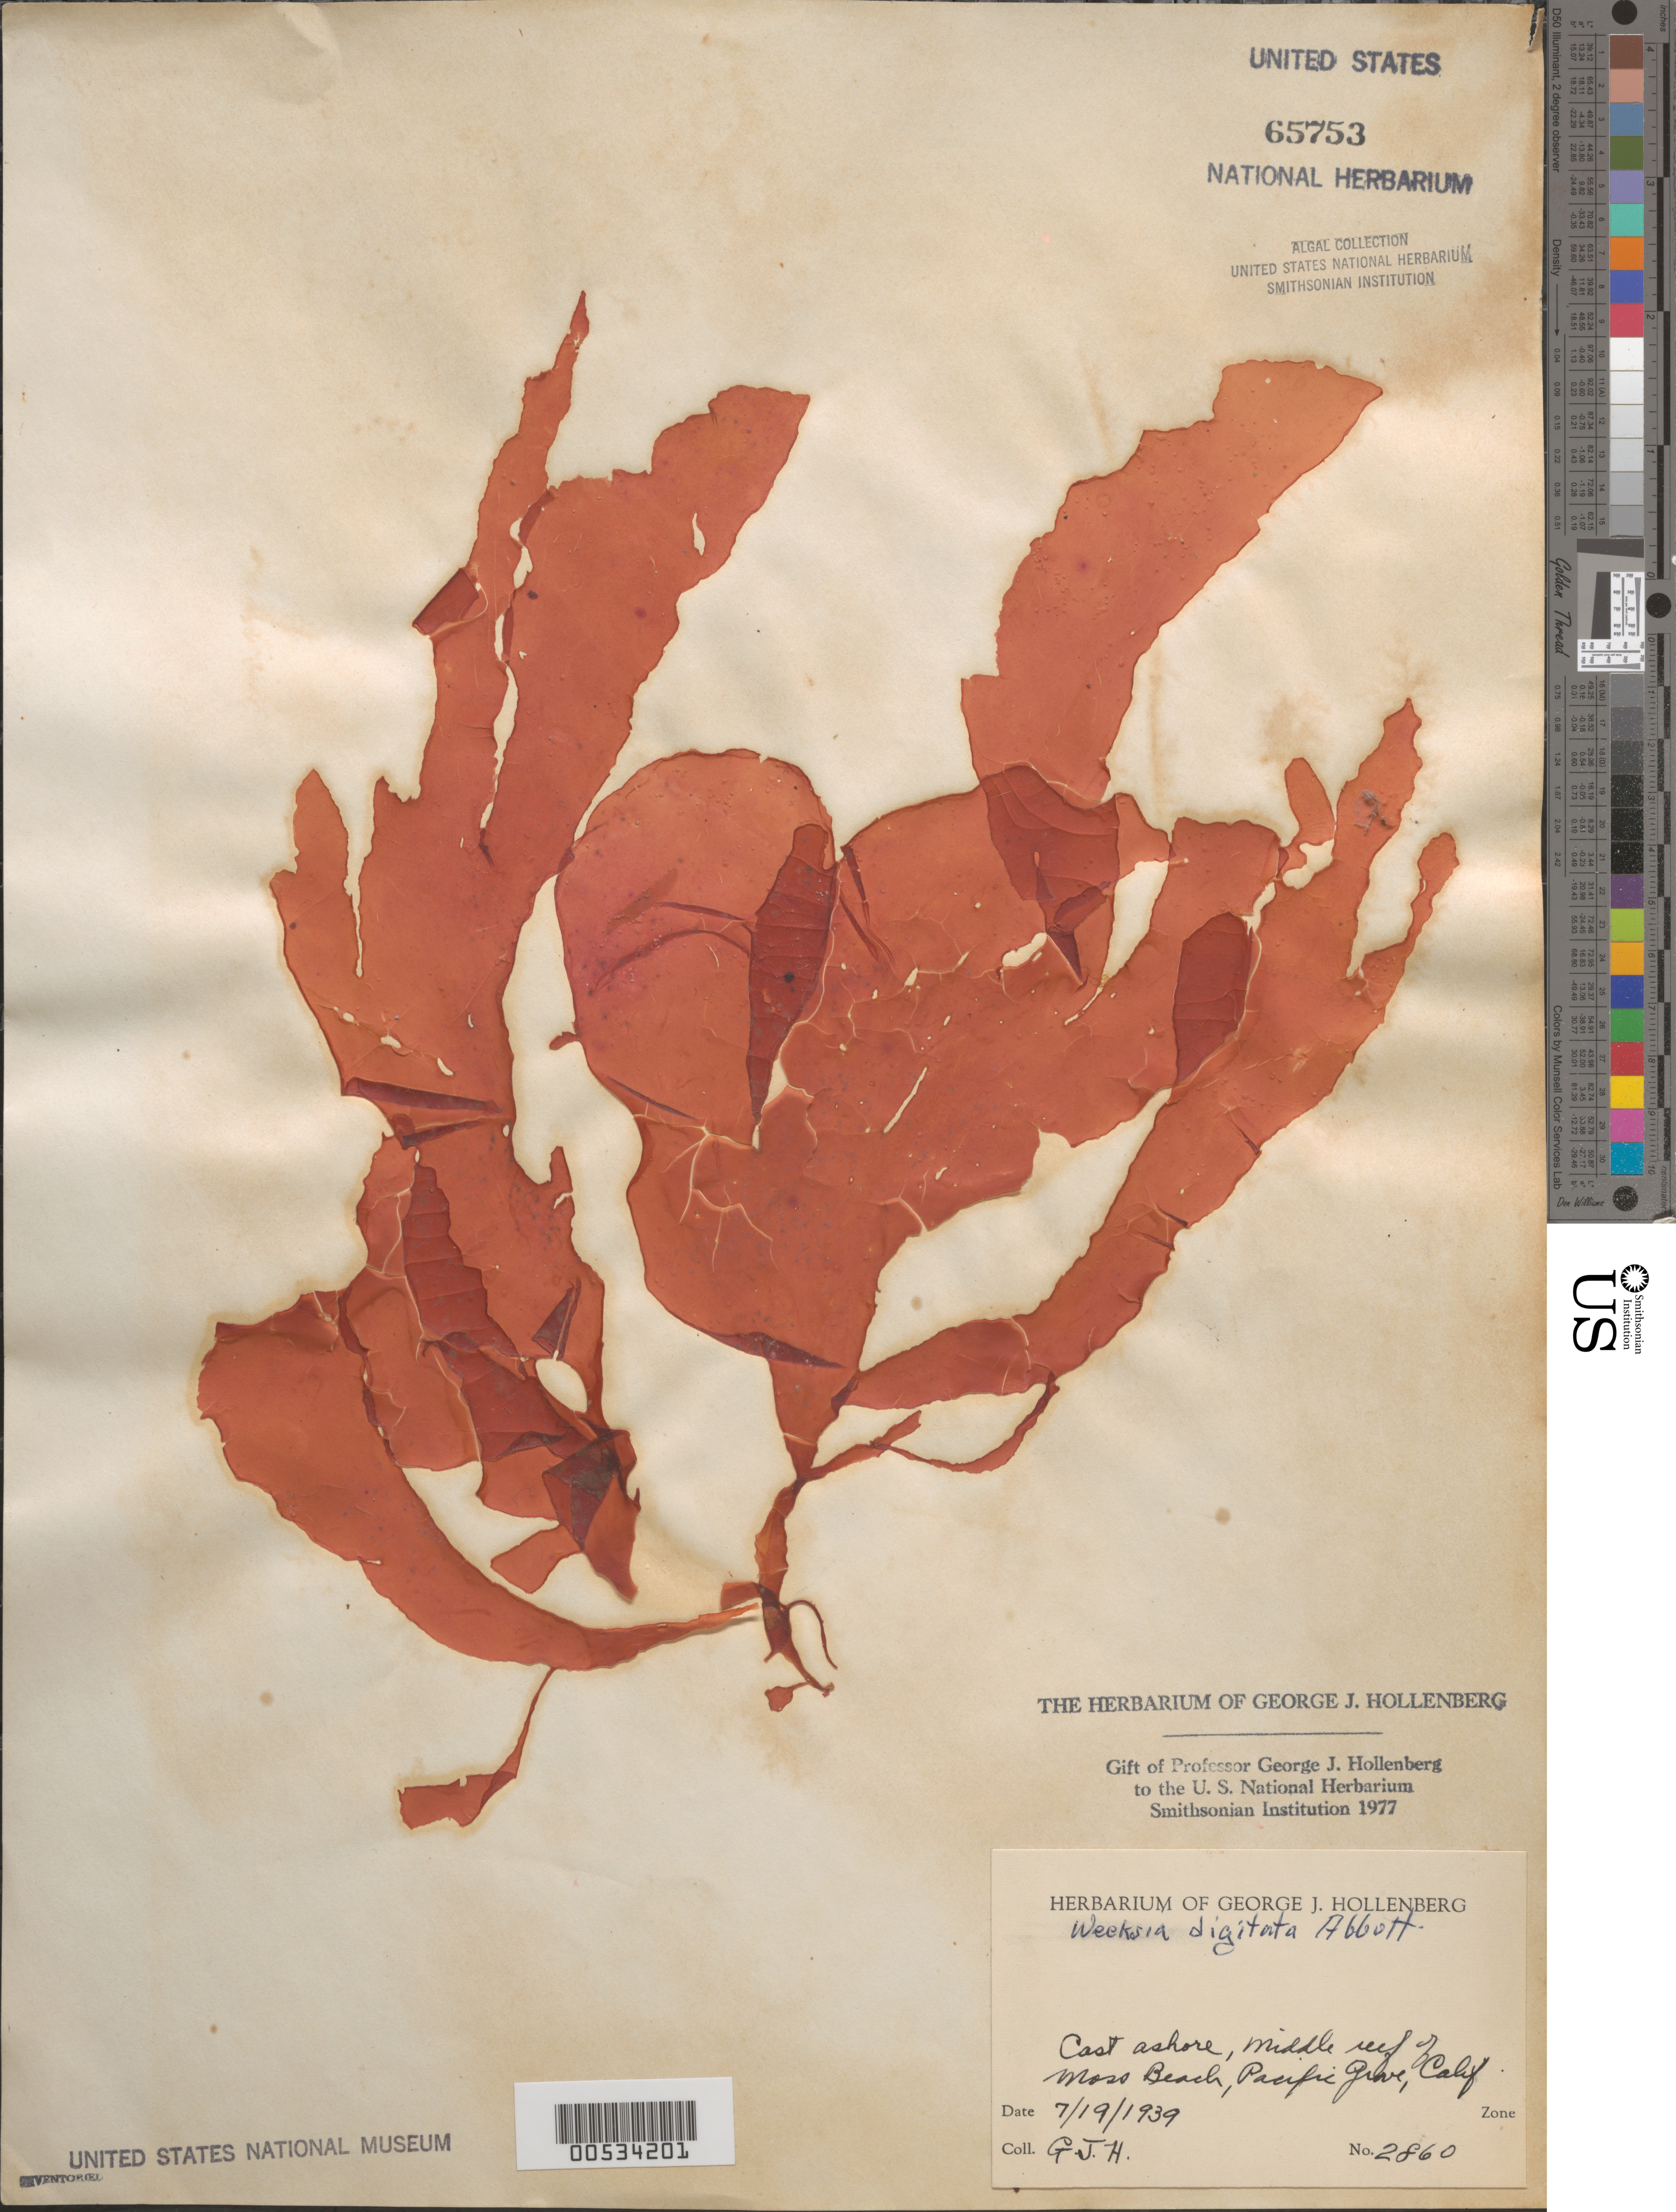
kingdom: Plantae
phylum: Rhodophyta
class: Florideophyceae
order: Gigartinales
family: Dumontiaceae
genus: Weeksia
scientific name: Weeksia digitata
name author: I.A. Abbott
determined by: Hollenberg, George J.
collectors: G. Hollenberg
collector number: GJH 2860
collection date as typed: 19 Jul 1939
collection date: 1939-07-19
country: United States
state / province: California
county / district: Monterey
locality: Middle reef of Moss Beach, Pacific Grove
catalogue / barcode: US 65753